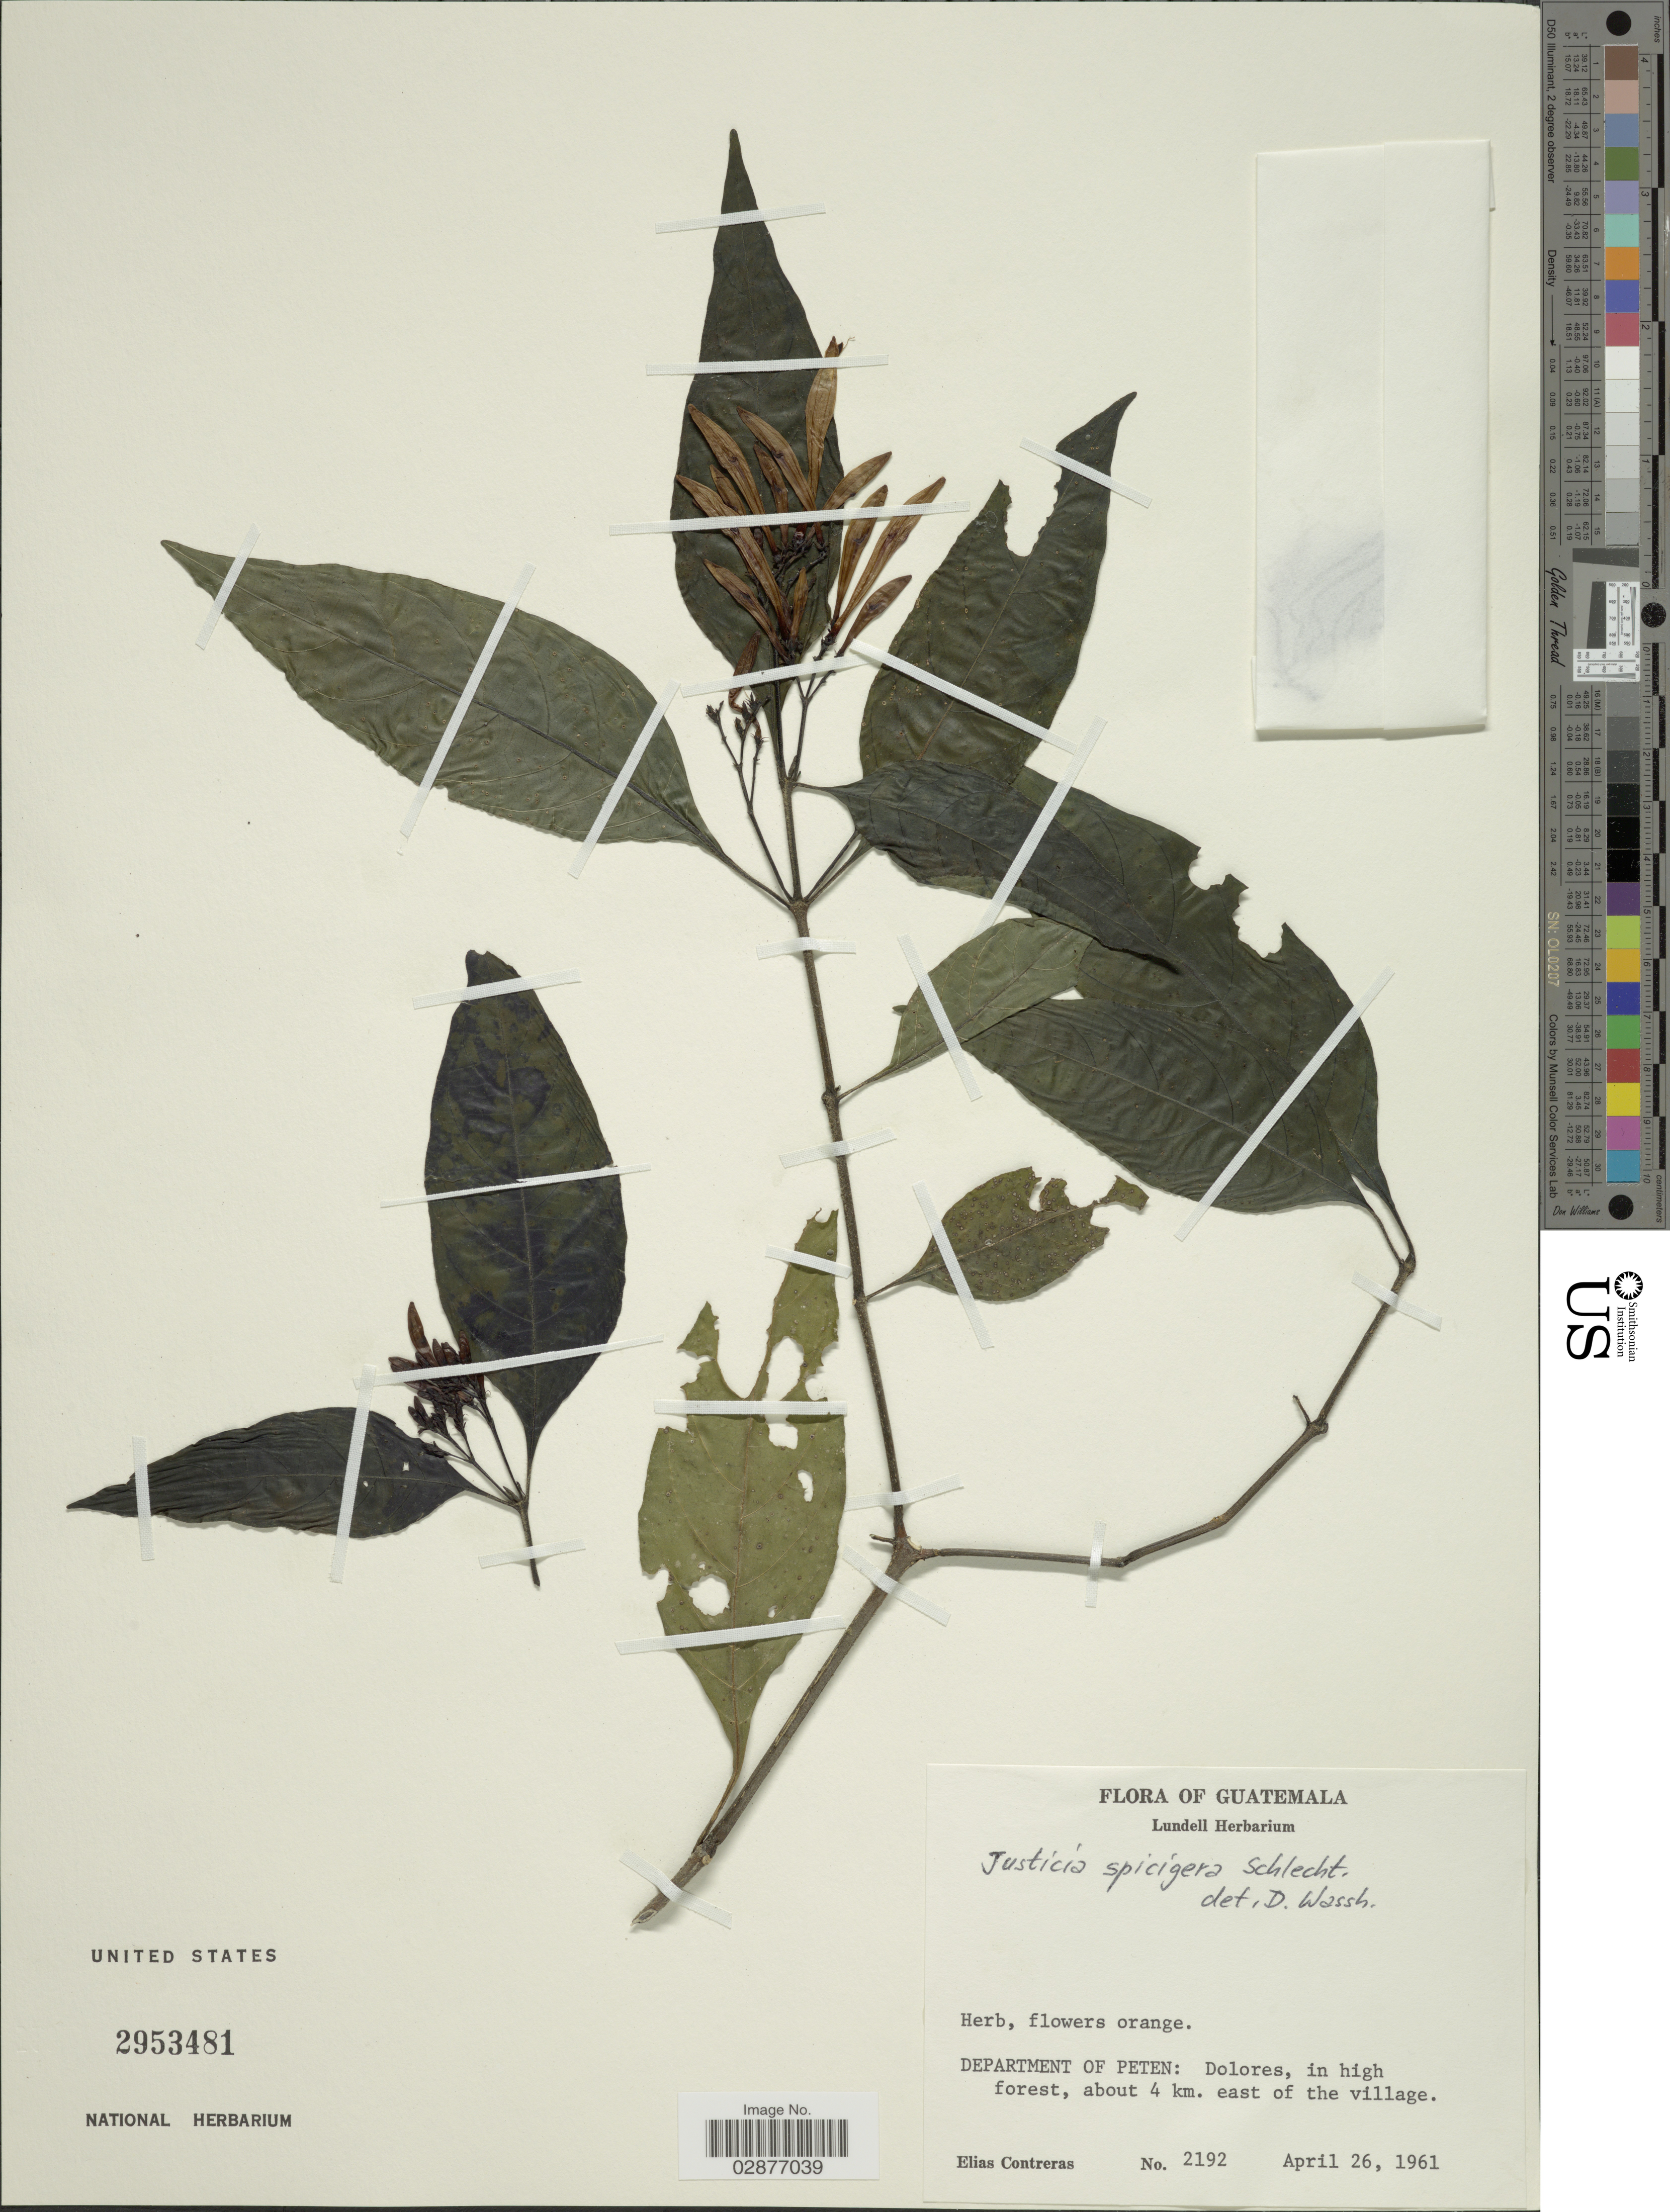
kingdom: Plantae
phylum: Tracheophyta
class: Magnoliopsida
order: Lamiales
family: Acanthaceae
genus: Justicia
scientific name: Justicia spicigera 'Sidicaro'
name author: Schltdl.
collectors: E. Contreras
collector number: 2192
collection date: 1961-04-26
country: Guatemala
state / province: El Petén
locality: Department of Peten: Dolores, about 4 km. east of the village.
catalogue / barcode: US 2953481